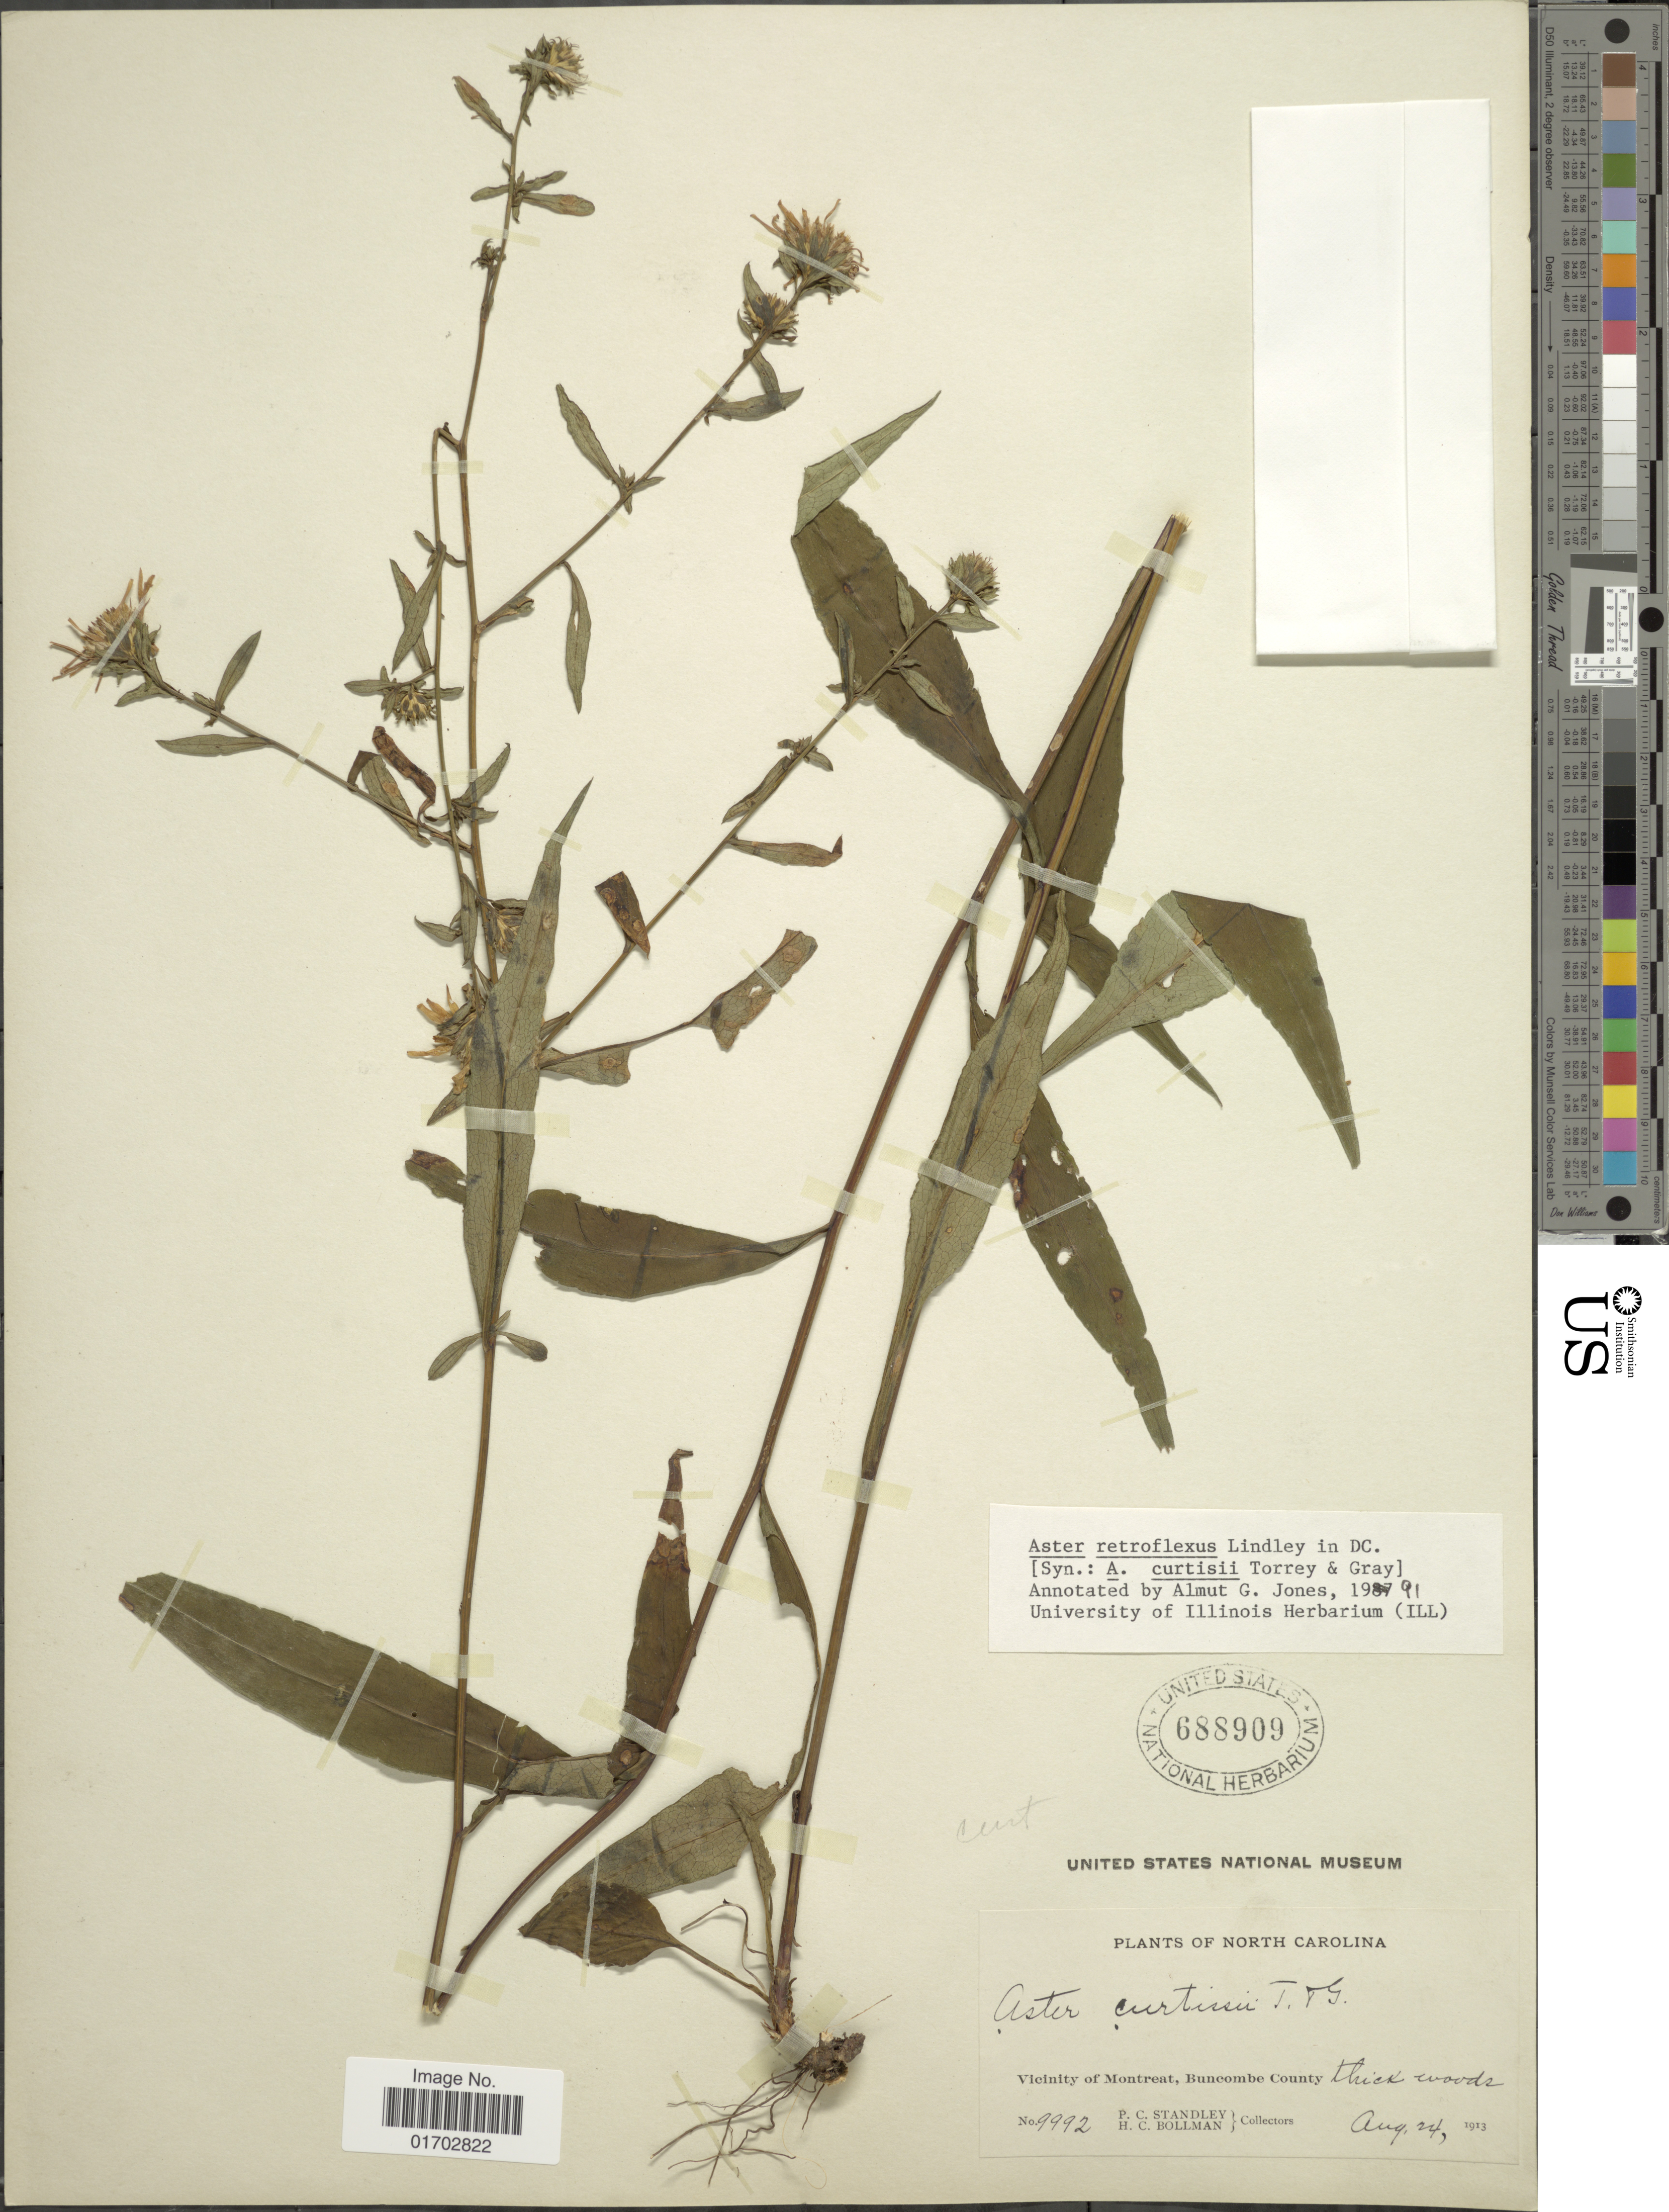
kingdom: Plantae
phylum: Tracheophyta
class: Magnoliopsida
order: Asterales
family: Asteraceae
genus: Symphyotrichum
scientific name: Symphyotrichum retroflexum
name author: (Lindl.) G.L. Nesom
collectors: P. C. Standley & H. C. Bollman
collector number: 9992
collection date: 1913-08-24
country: United States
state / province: North Carolina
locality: Vicinity of Montreat, Buncombe County.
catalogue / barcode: US 688909